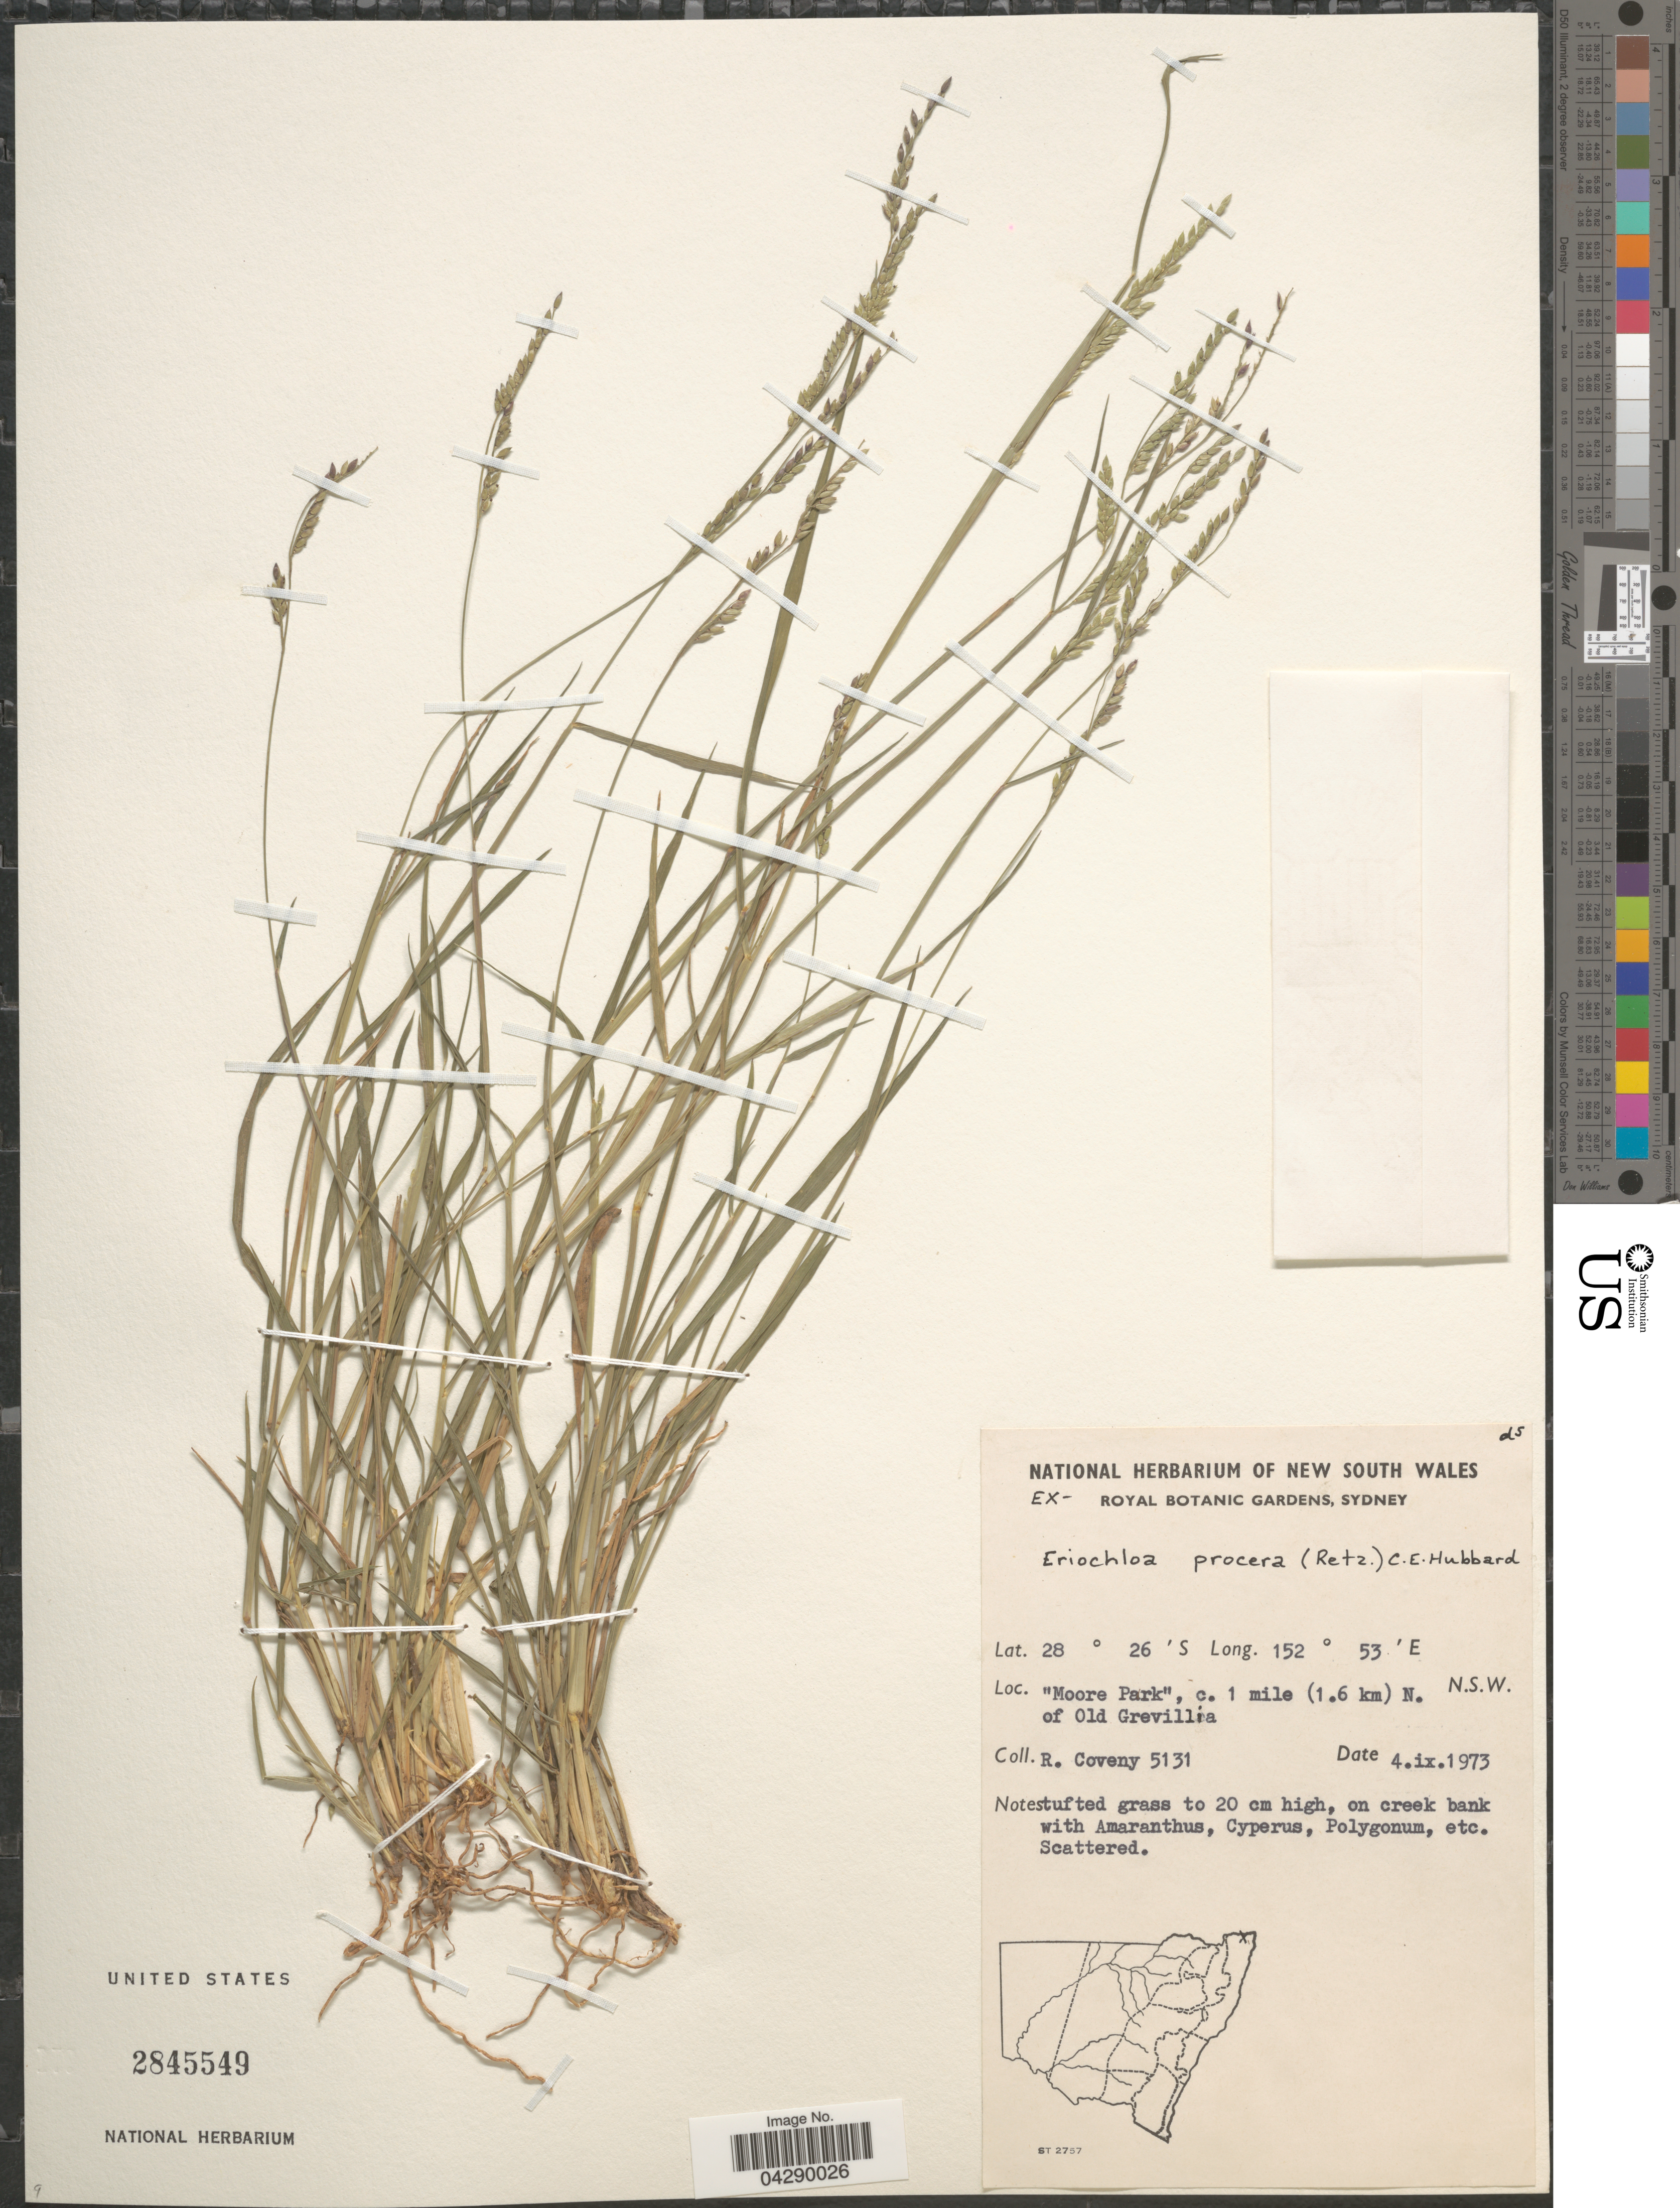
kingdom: Plantae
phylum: Tracheophyta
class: Liliopsida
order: Poales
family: Poaceae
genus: Eriochloa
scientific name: Eriochloa procera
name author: (Retz.) C.E. Hubb.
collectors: R. Coveny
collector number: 5131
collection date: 1973-09-04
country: Australia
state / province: New South Wales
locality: Moore Park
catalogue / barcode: US 2845549